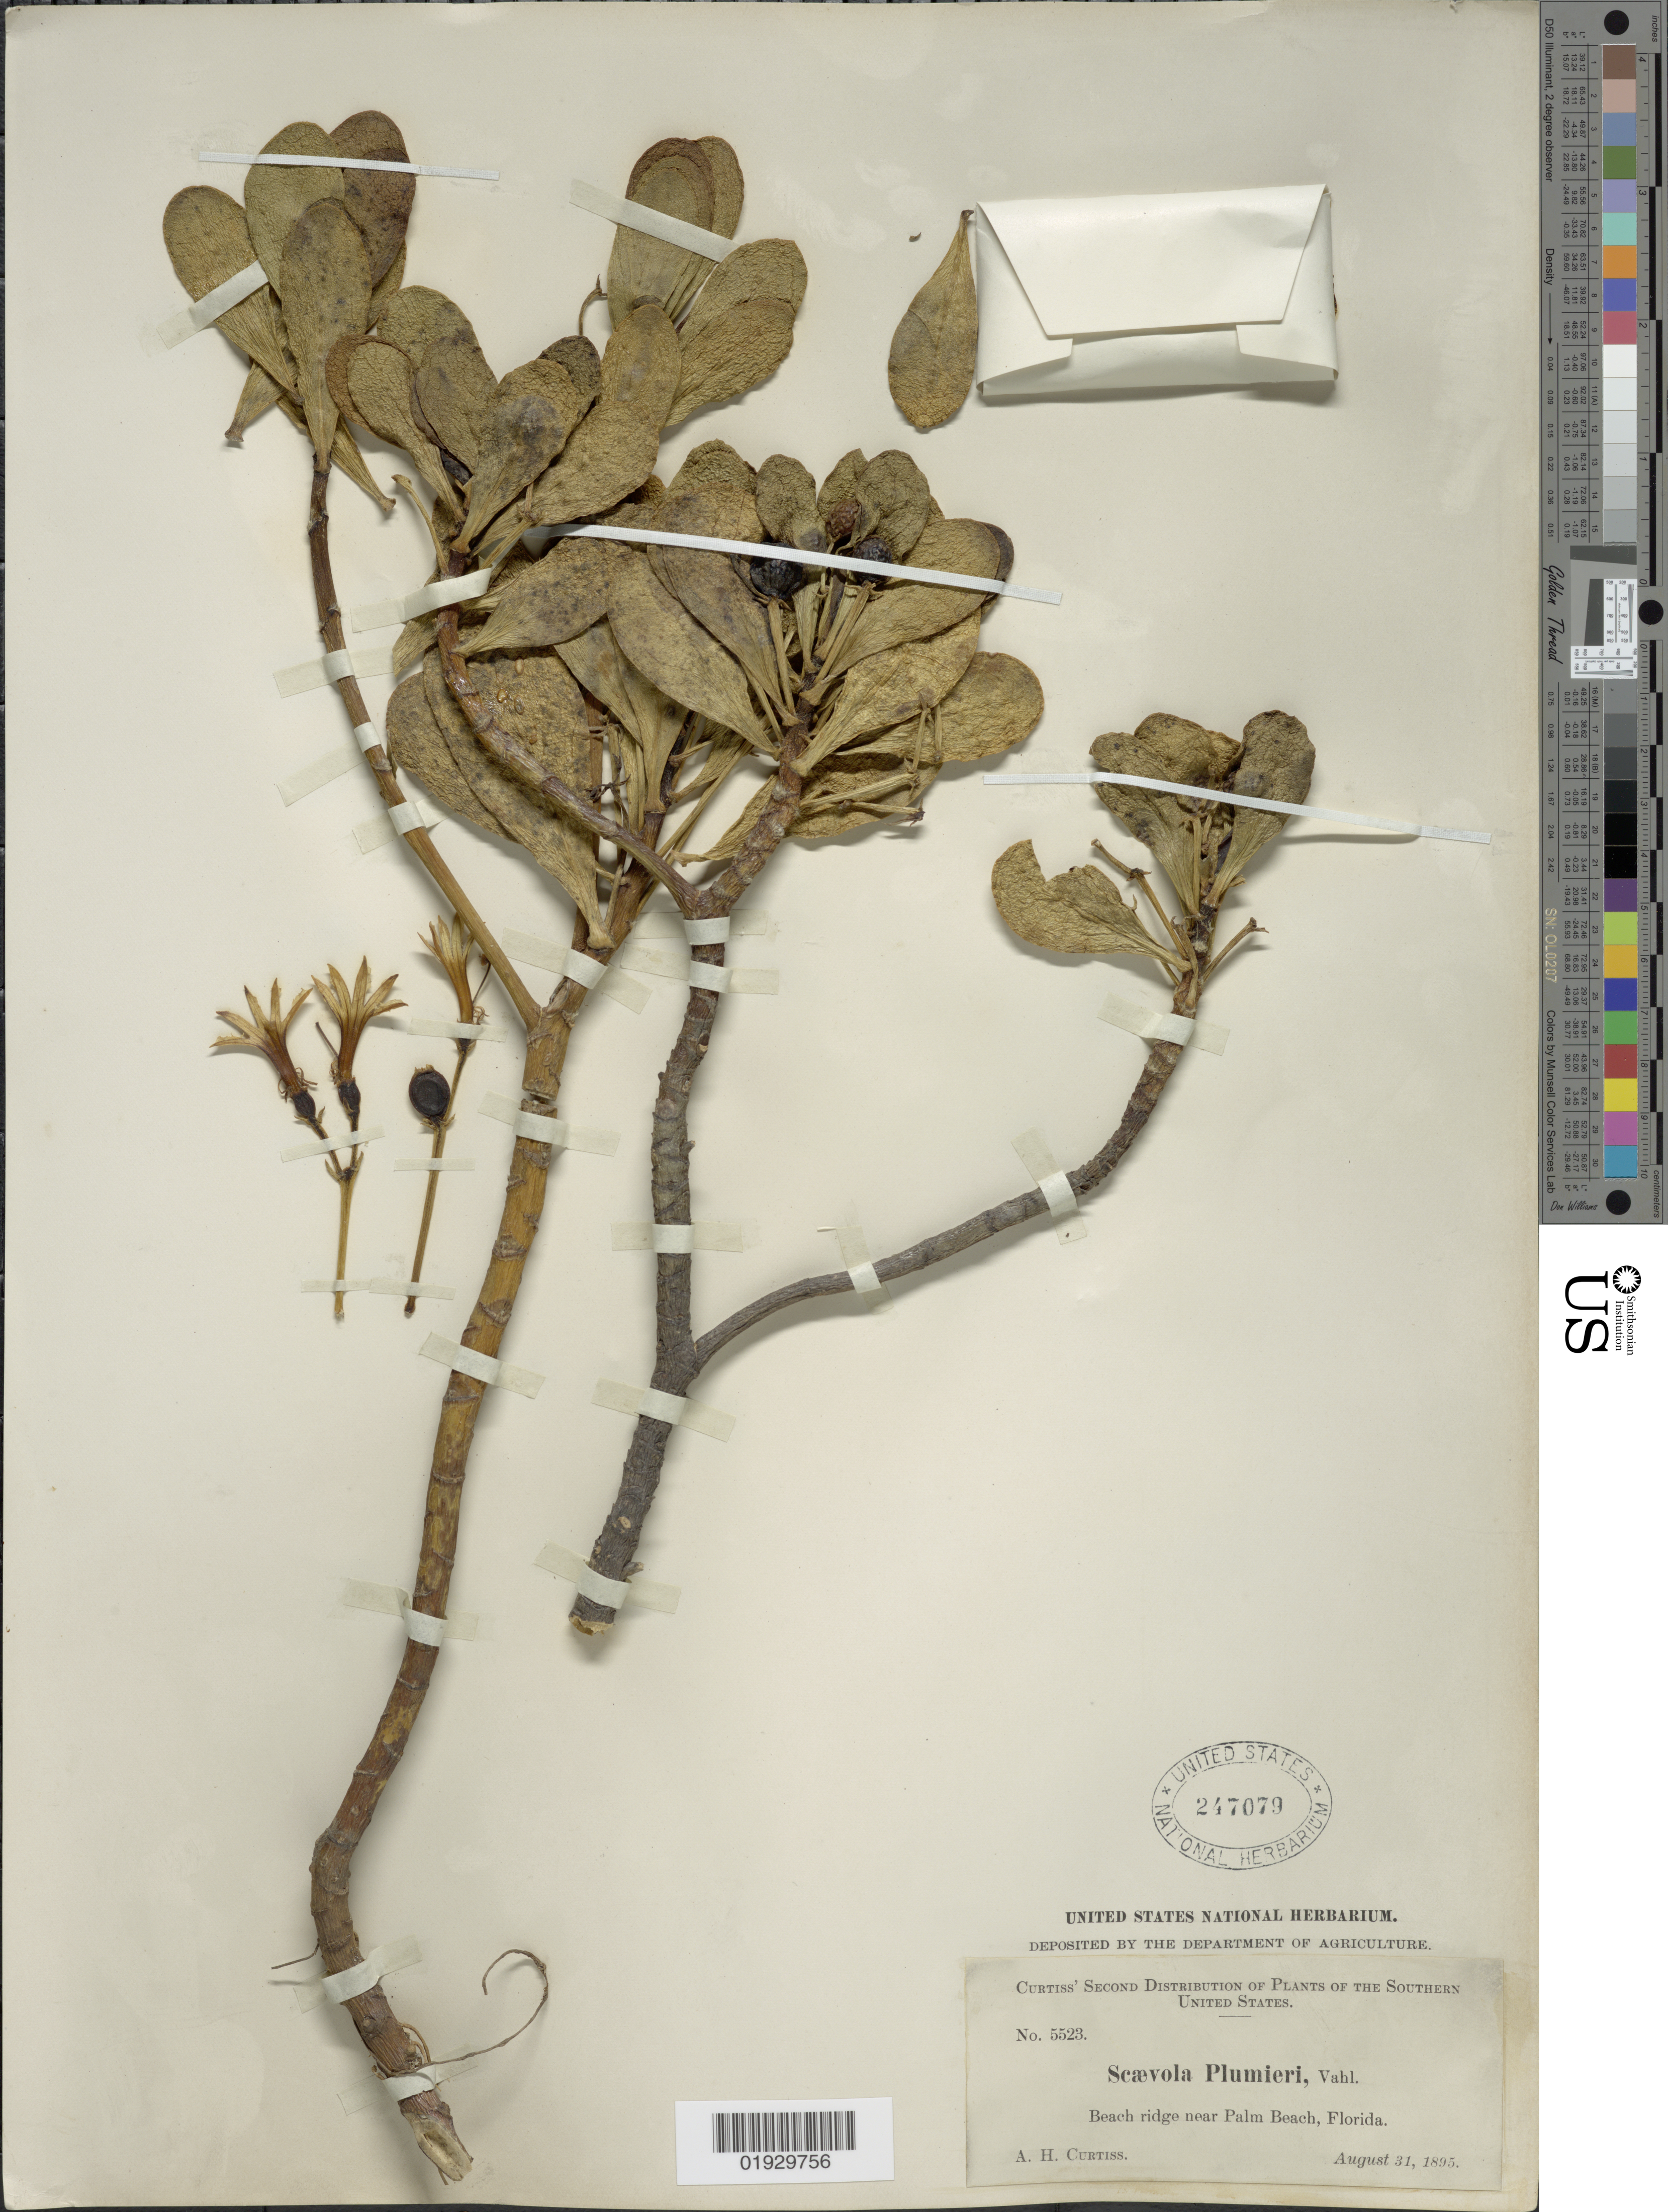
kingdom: Plantae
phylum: Tracheophyta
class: Magnoliopsida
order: Asterales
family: Goodeniaceae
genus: Scaevola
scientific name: Scaevola plumieri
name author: (L.) Vahl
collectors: A. H. Curtiss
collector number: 5523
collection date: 1895-08-31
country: United States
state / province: Florida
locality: Southern United States. Beach ridge near Palm Beach.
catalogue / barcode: US 247079